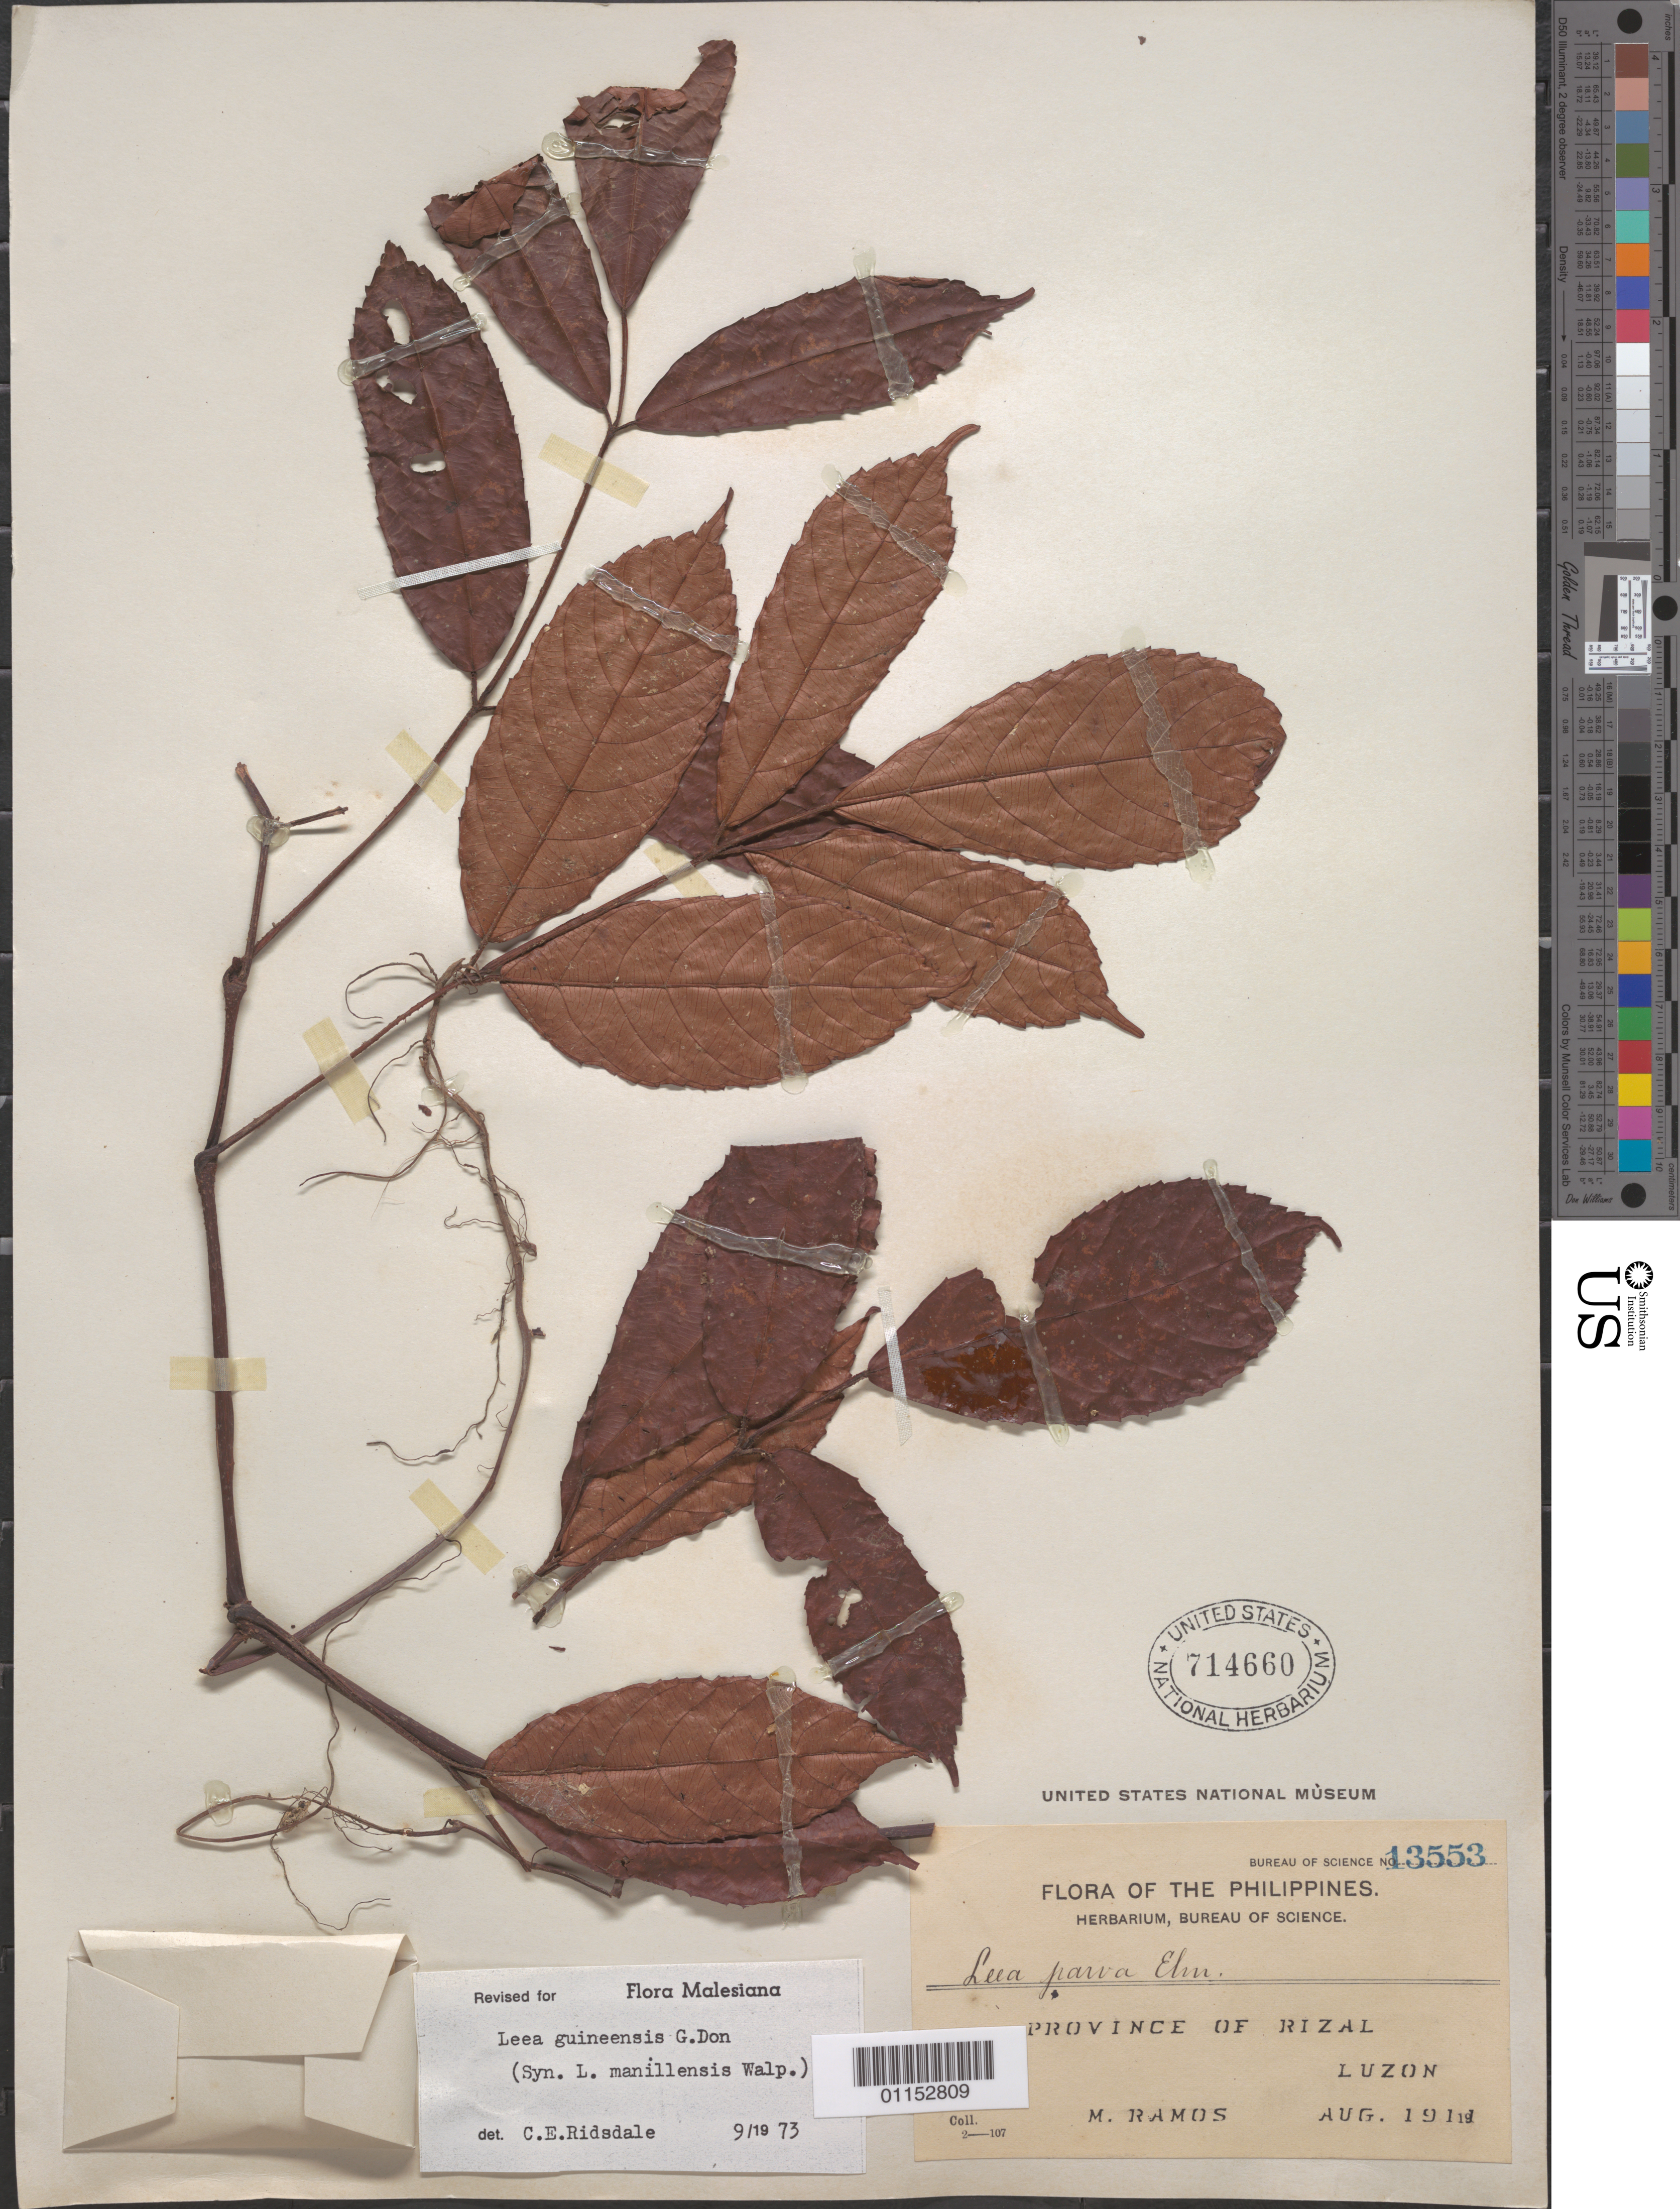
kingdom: Plantae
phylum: Tracheophyta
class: Magnoliopsida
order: Vitales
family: Vitaceae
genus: Leea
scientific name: Leea guineensis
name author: G. Don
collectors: M. Ramos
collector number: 13553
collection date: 1911-08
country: Philippines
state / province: Calabarzon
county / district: Rizal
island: Luzon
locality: Luzon.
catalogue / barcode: US 714660